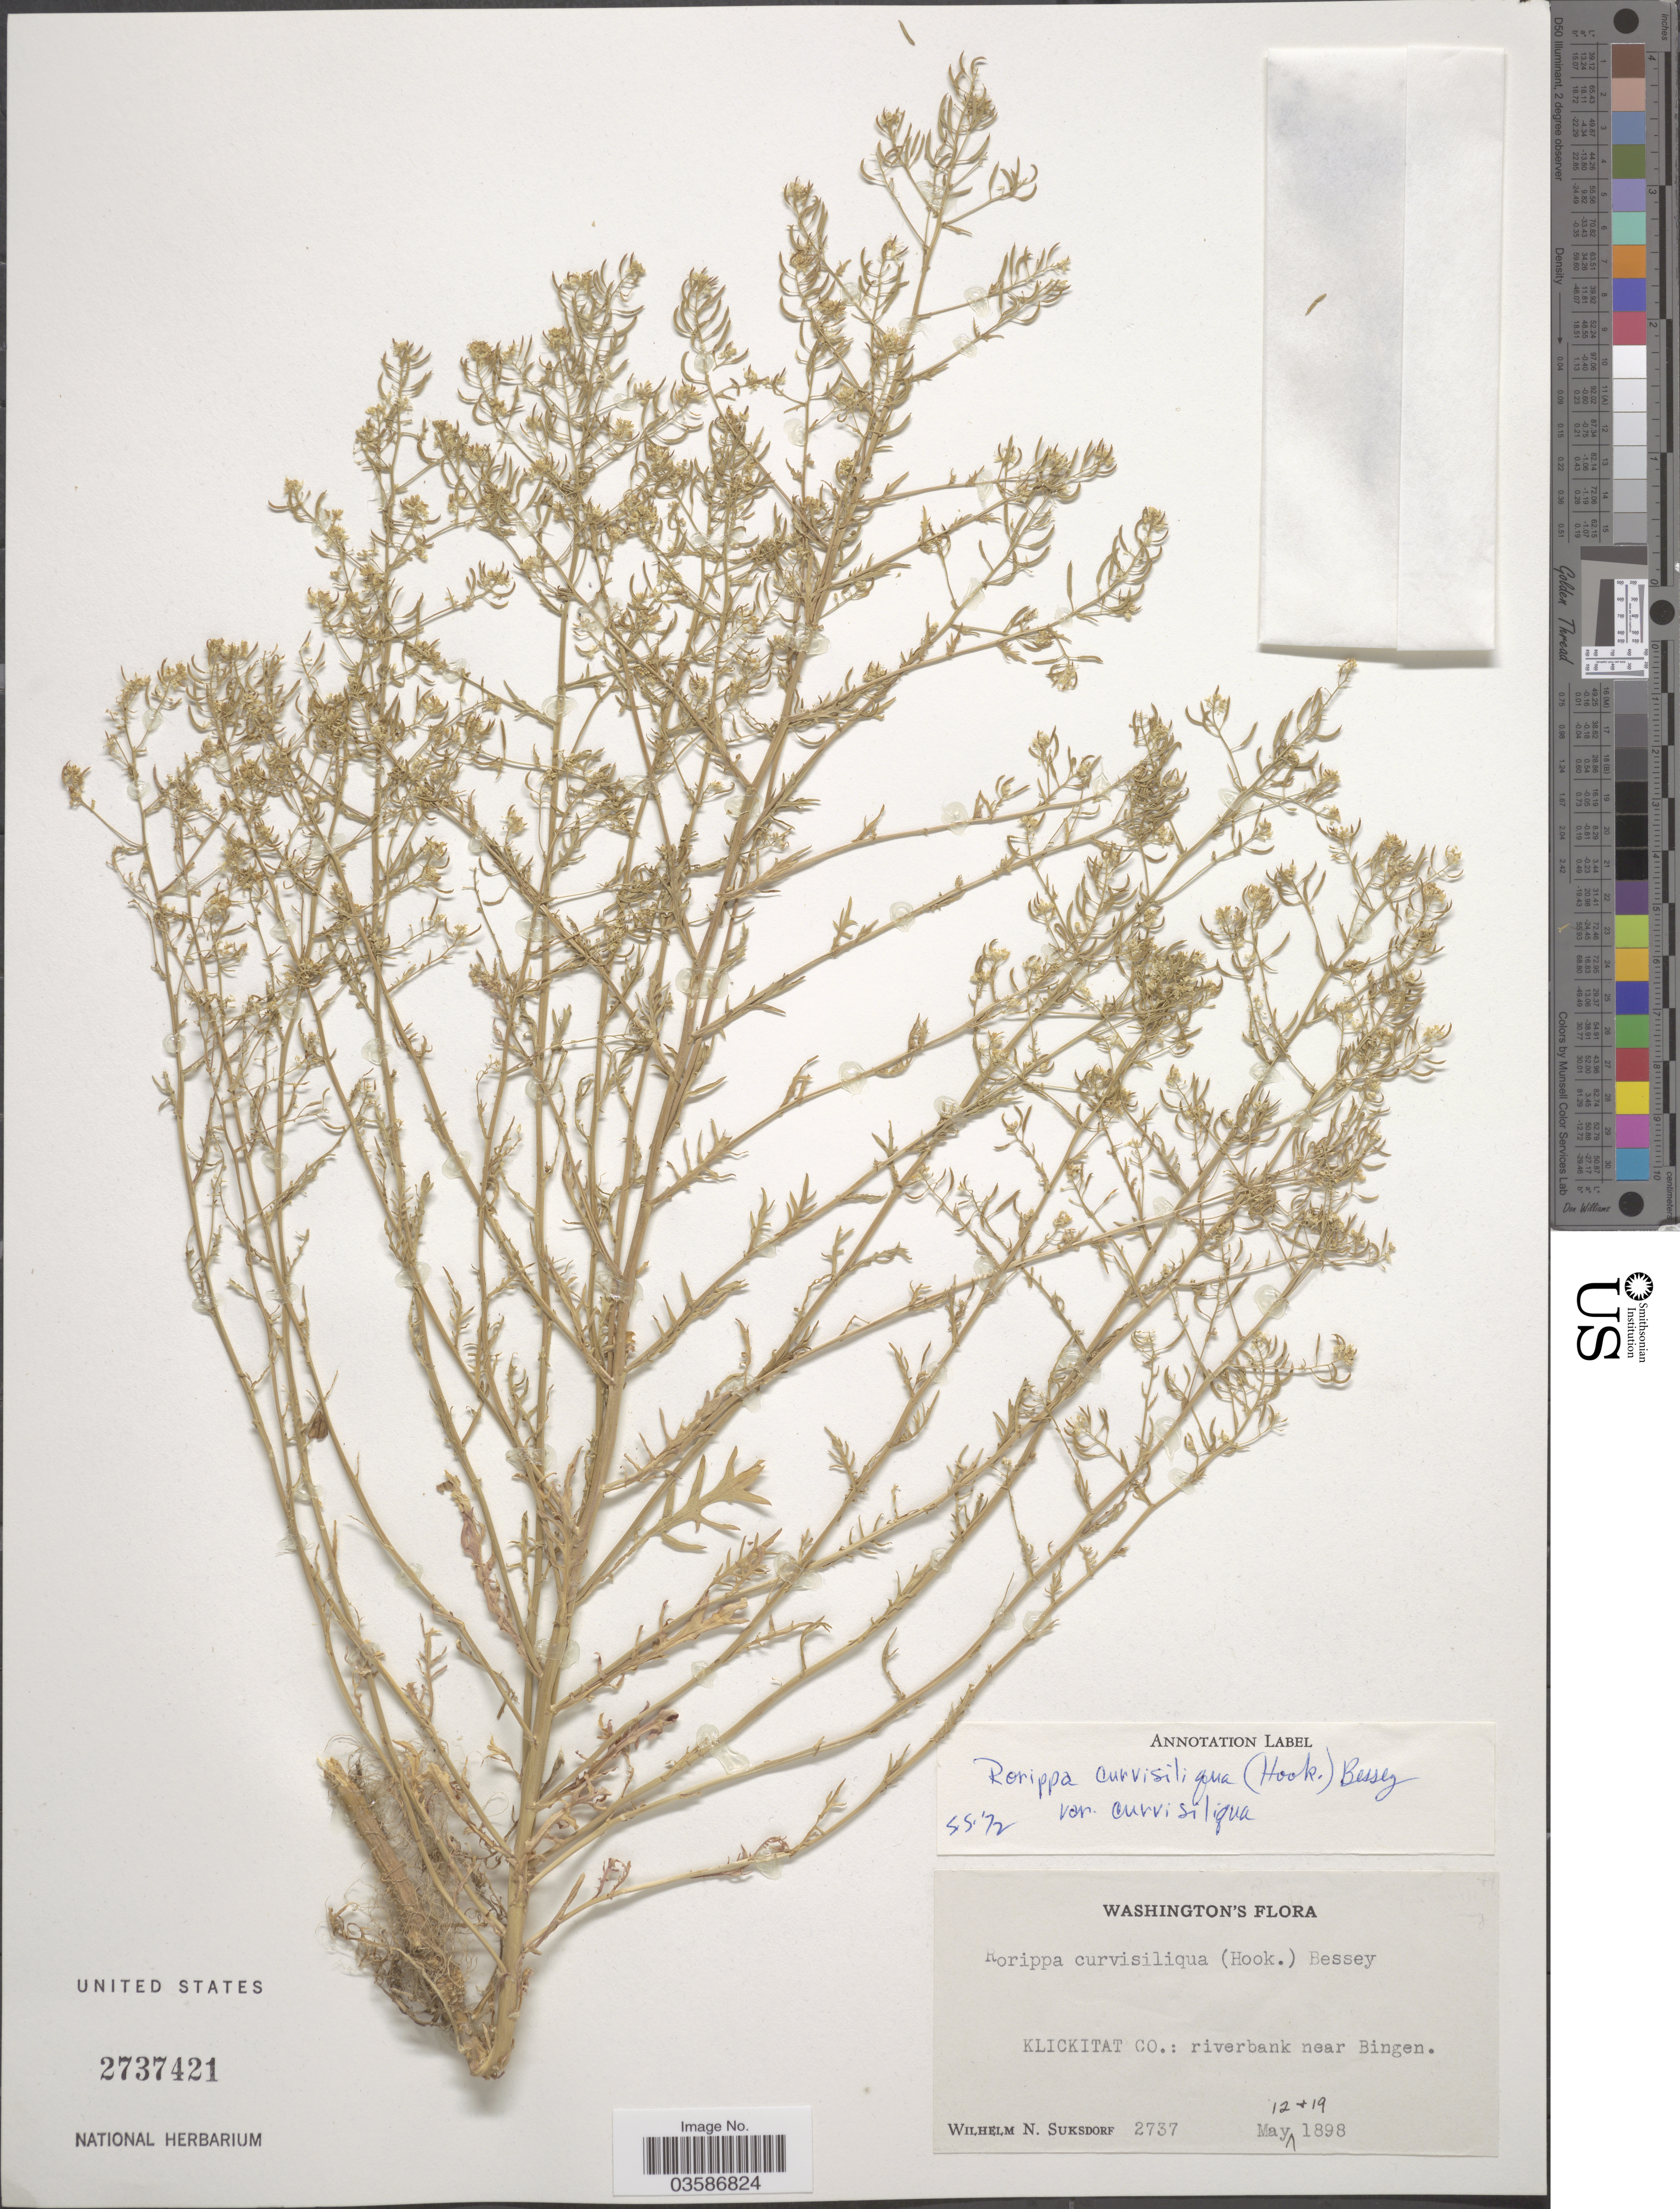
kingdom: Plantae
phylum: Tracheophyta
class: Magnoliopsida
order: Brassicales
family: Brassicaceae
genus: Rorippa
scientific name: Rorippa curvisiliqua var. curvisiliqua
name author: (Hook.) Bessey ex Britton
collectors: W. N. Suksdorf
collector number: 2737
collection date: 1898-05-12/1898-05-19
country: United States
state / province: Washington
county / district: Klickitat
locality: Klickitat Co.: riverbank near Bingen.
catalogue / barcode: US 2737421